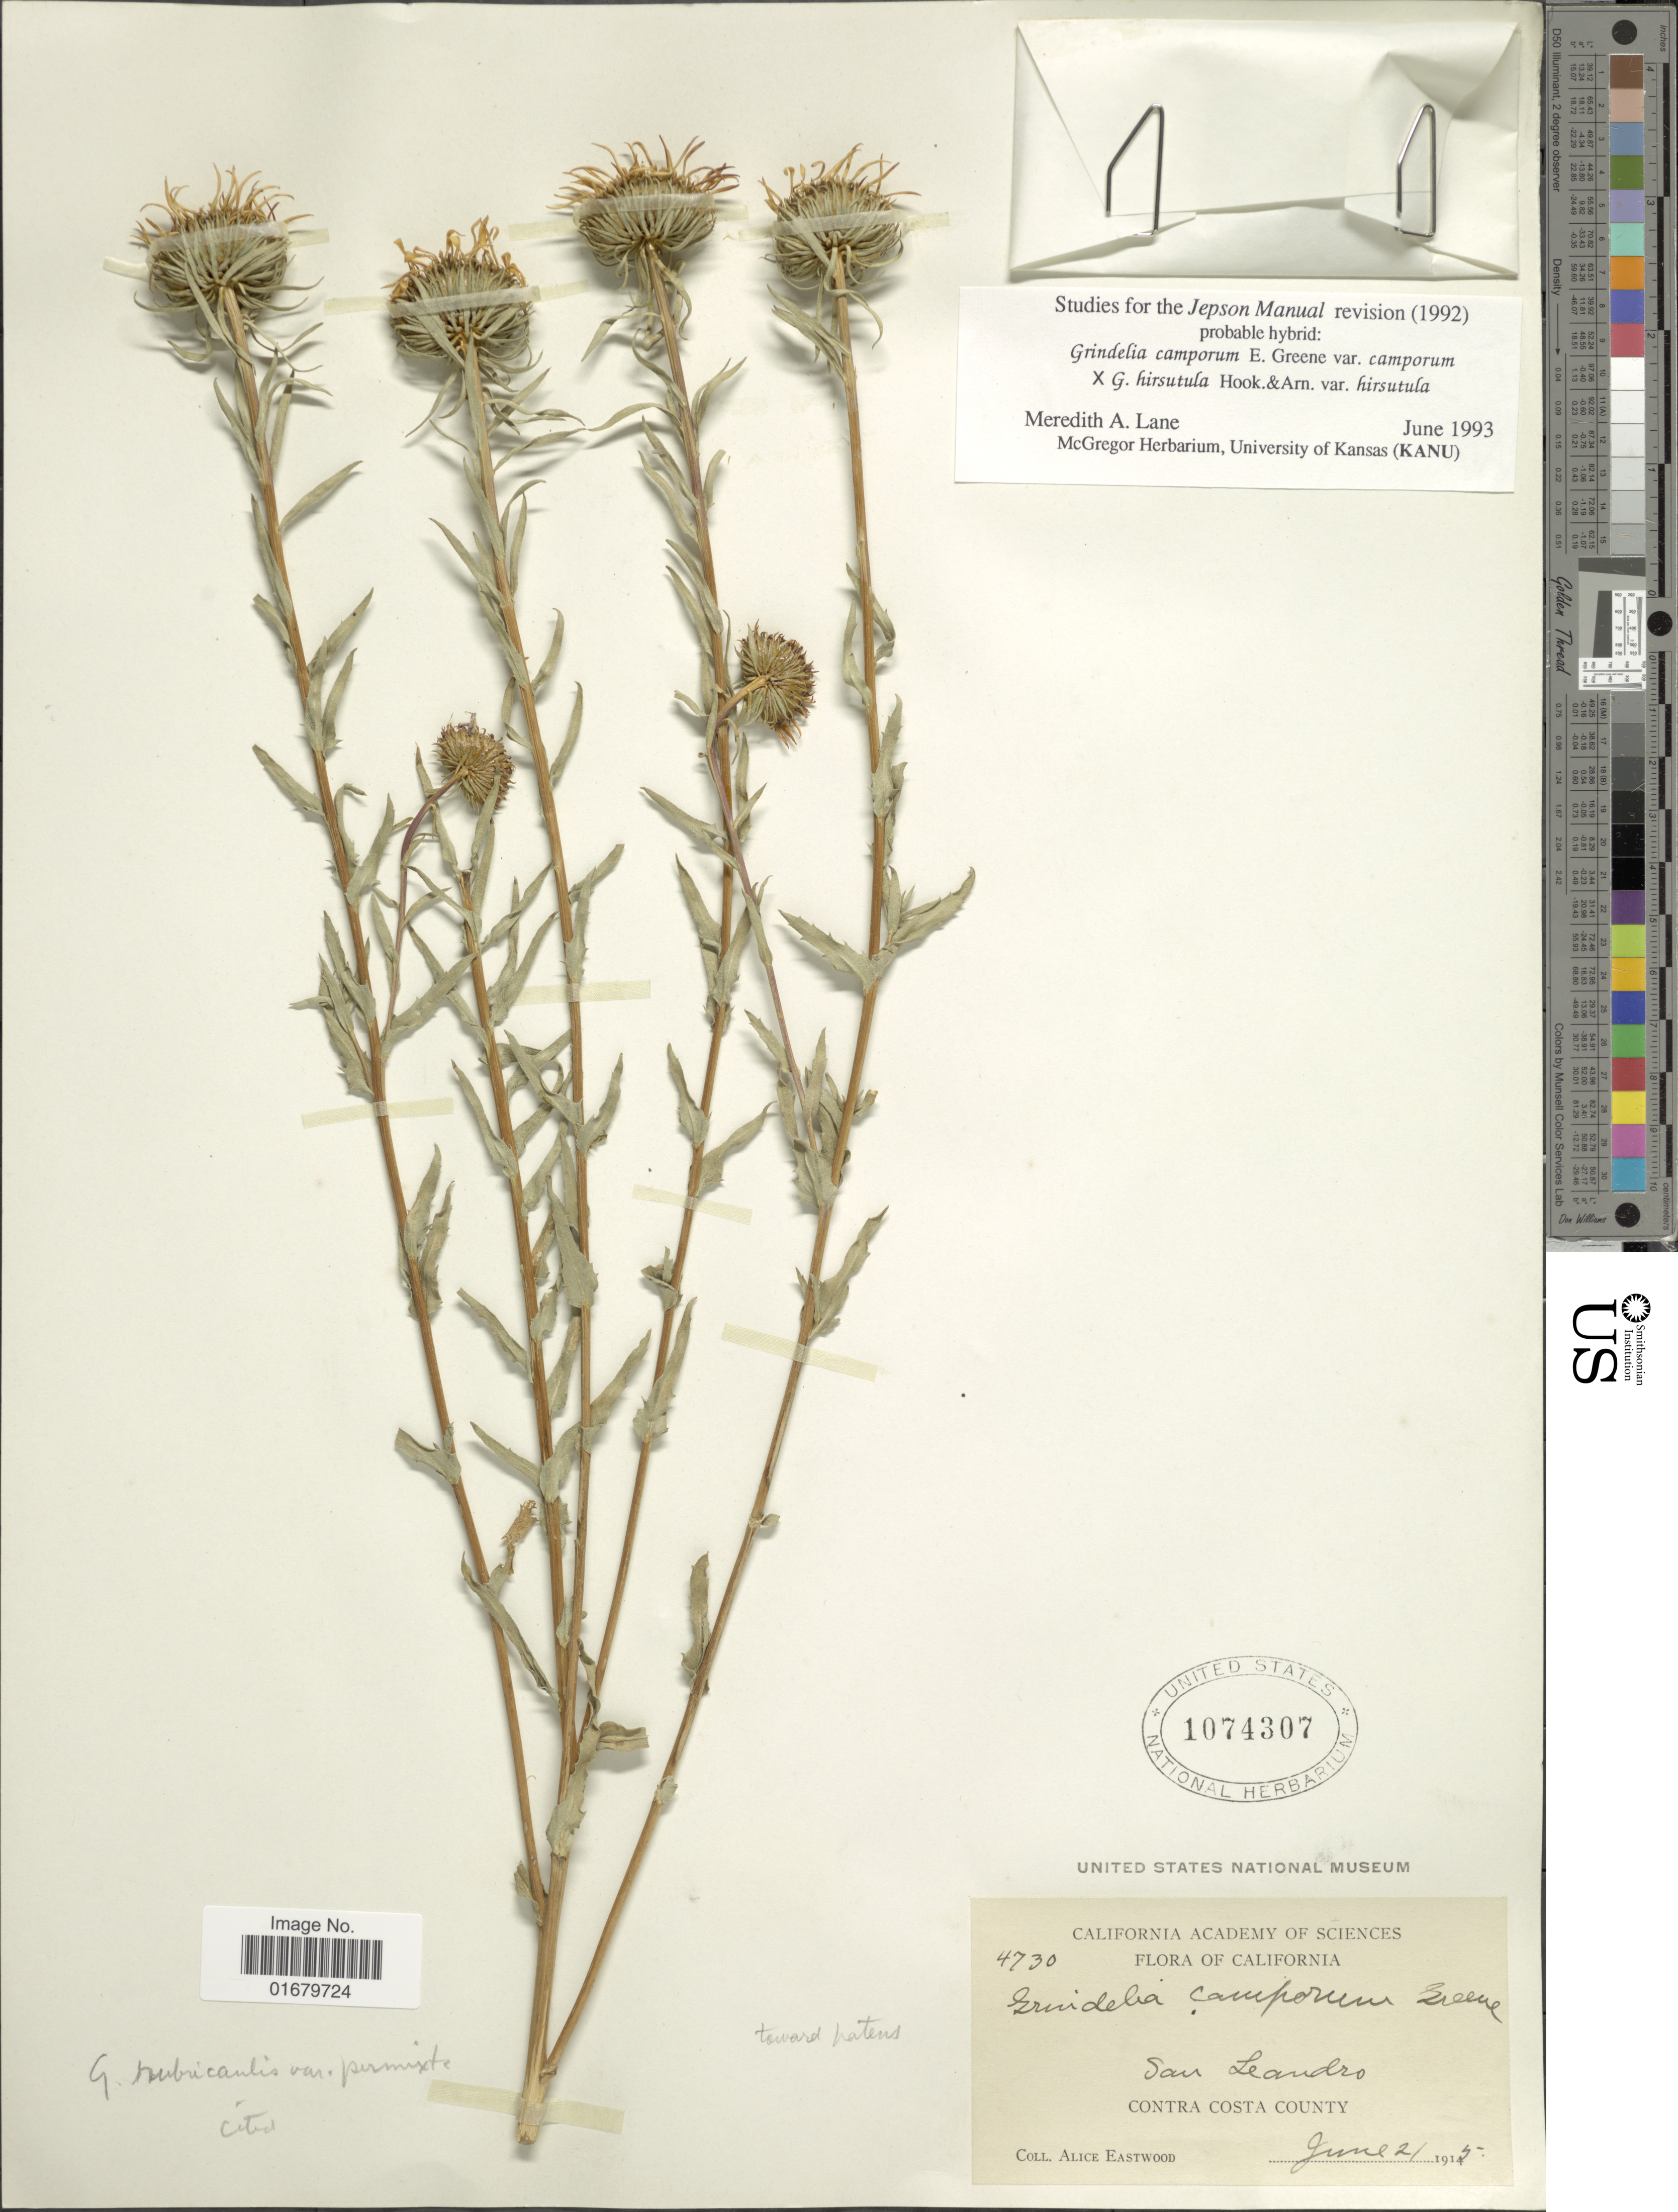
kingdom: Plantae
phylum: Tracheophyta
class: Magnoliopsida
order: Asterales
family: Asteraceae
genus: Grindelia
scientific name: Grindelia camporum var. camporum x G. hirsutula Hook. & Arn. var. hirsutula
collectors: A. Eastwood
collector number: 4730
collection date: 1915-06-21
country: United States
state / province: California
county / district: Contra Costa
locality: San Leandro, Contra Costa County.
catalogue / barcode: US 1074307